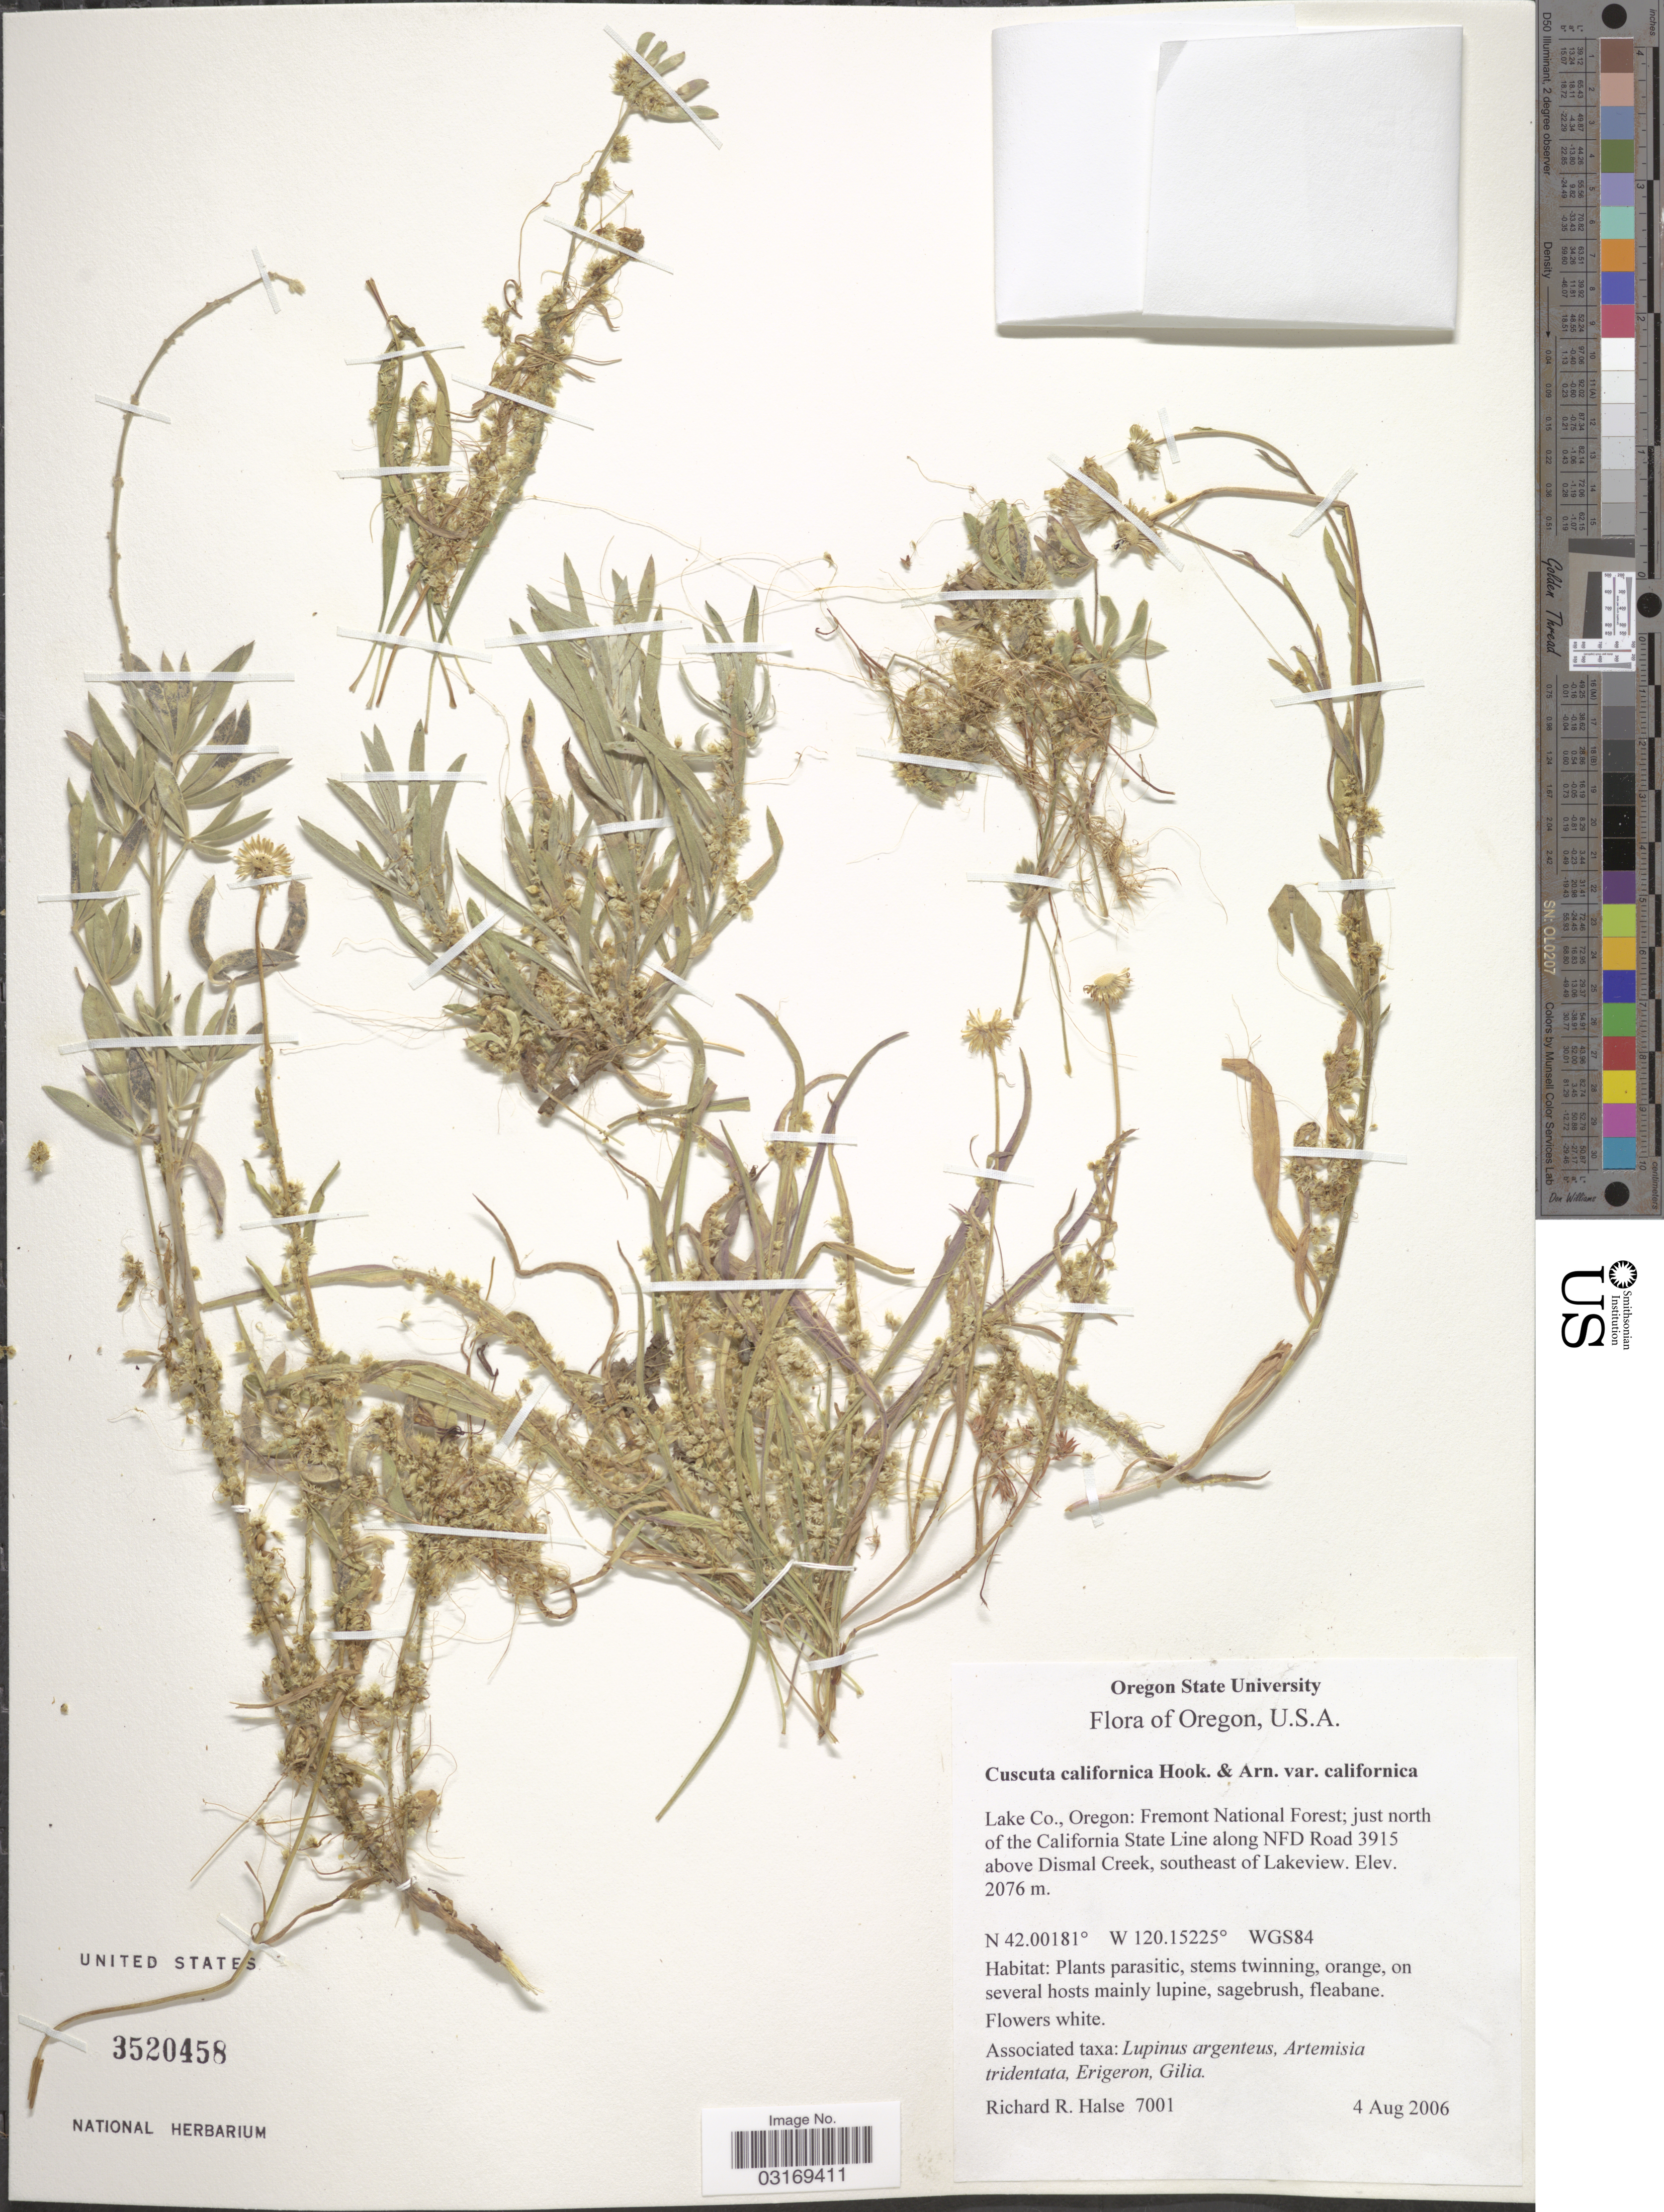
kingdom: Plantae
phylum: Tracheophyta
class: Magnoliopsida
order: Solanales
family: Convolvulaceae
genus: Cuscuta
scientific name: Cuscuta californica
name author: Hook. & Arn.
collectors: R. Halse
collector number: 7001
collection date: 2006-08-04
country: United States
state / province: Oregon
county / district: Lake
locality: Lake Co., Fremont National Forest; just north of the California State Line along NFD Road 3915 above Dismal Creek, southeast of Lakeview.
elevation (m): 2076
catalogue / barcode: US 3520458